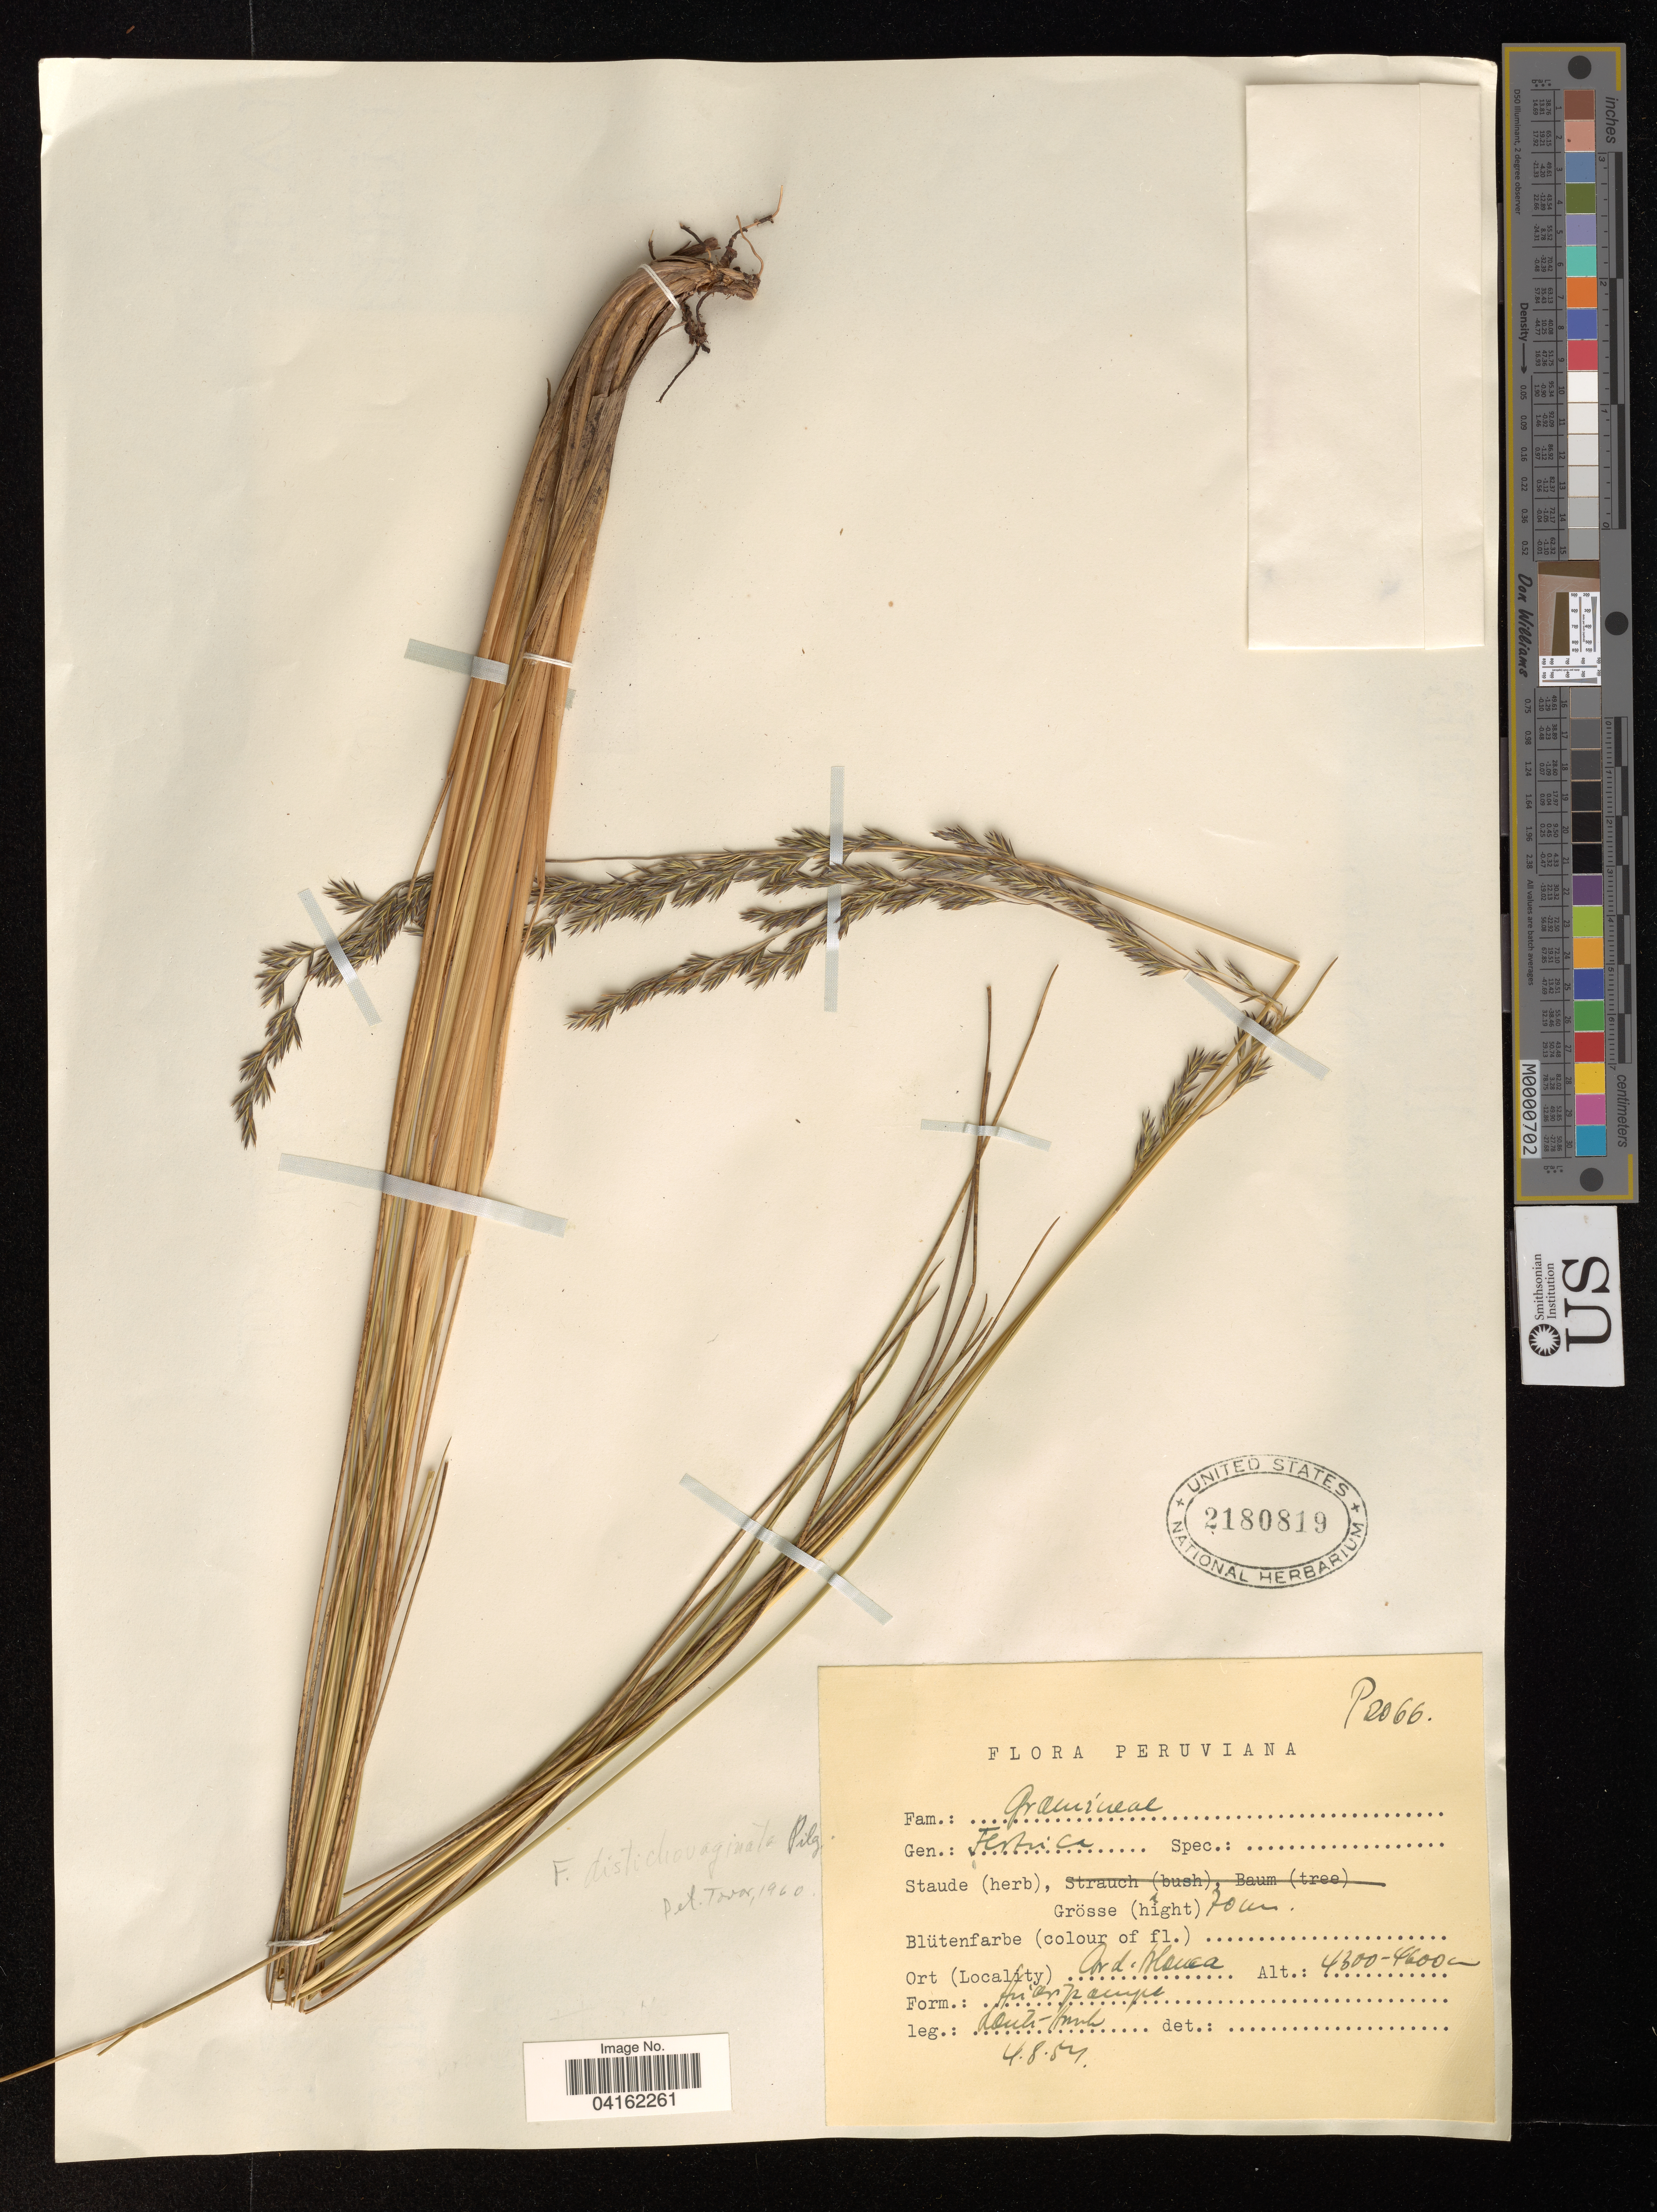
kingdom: Plantae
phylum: Tracheophyta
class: Liliopsida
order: Poales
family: Poaceae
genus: Festuca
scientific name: Festuca distichovaginata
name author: Pilg.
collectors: W. Rauh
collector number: Per66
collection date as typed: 4 8 54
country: Peru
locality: Cord. Blanca.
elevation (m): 4300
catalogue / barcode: US 2180819